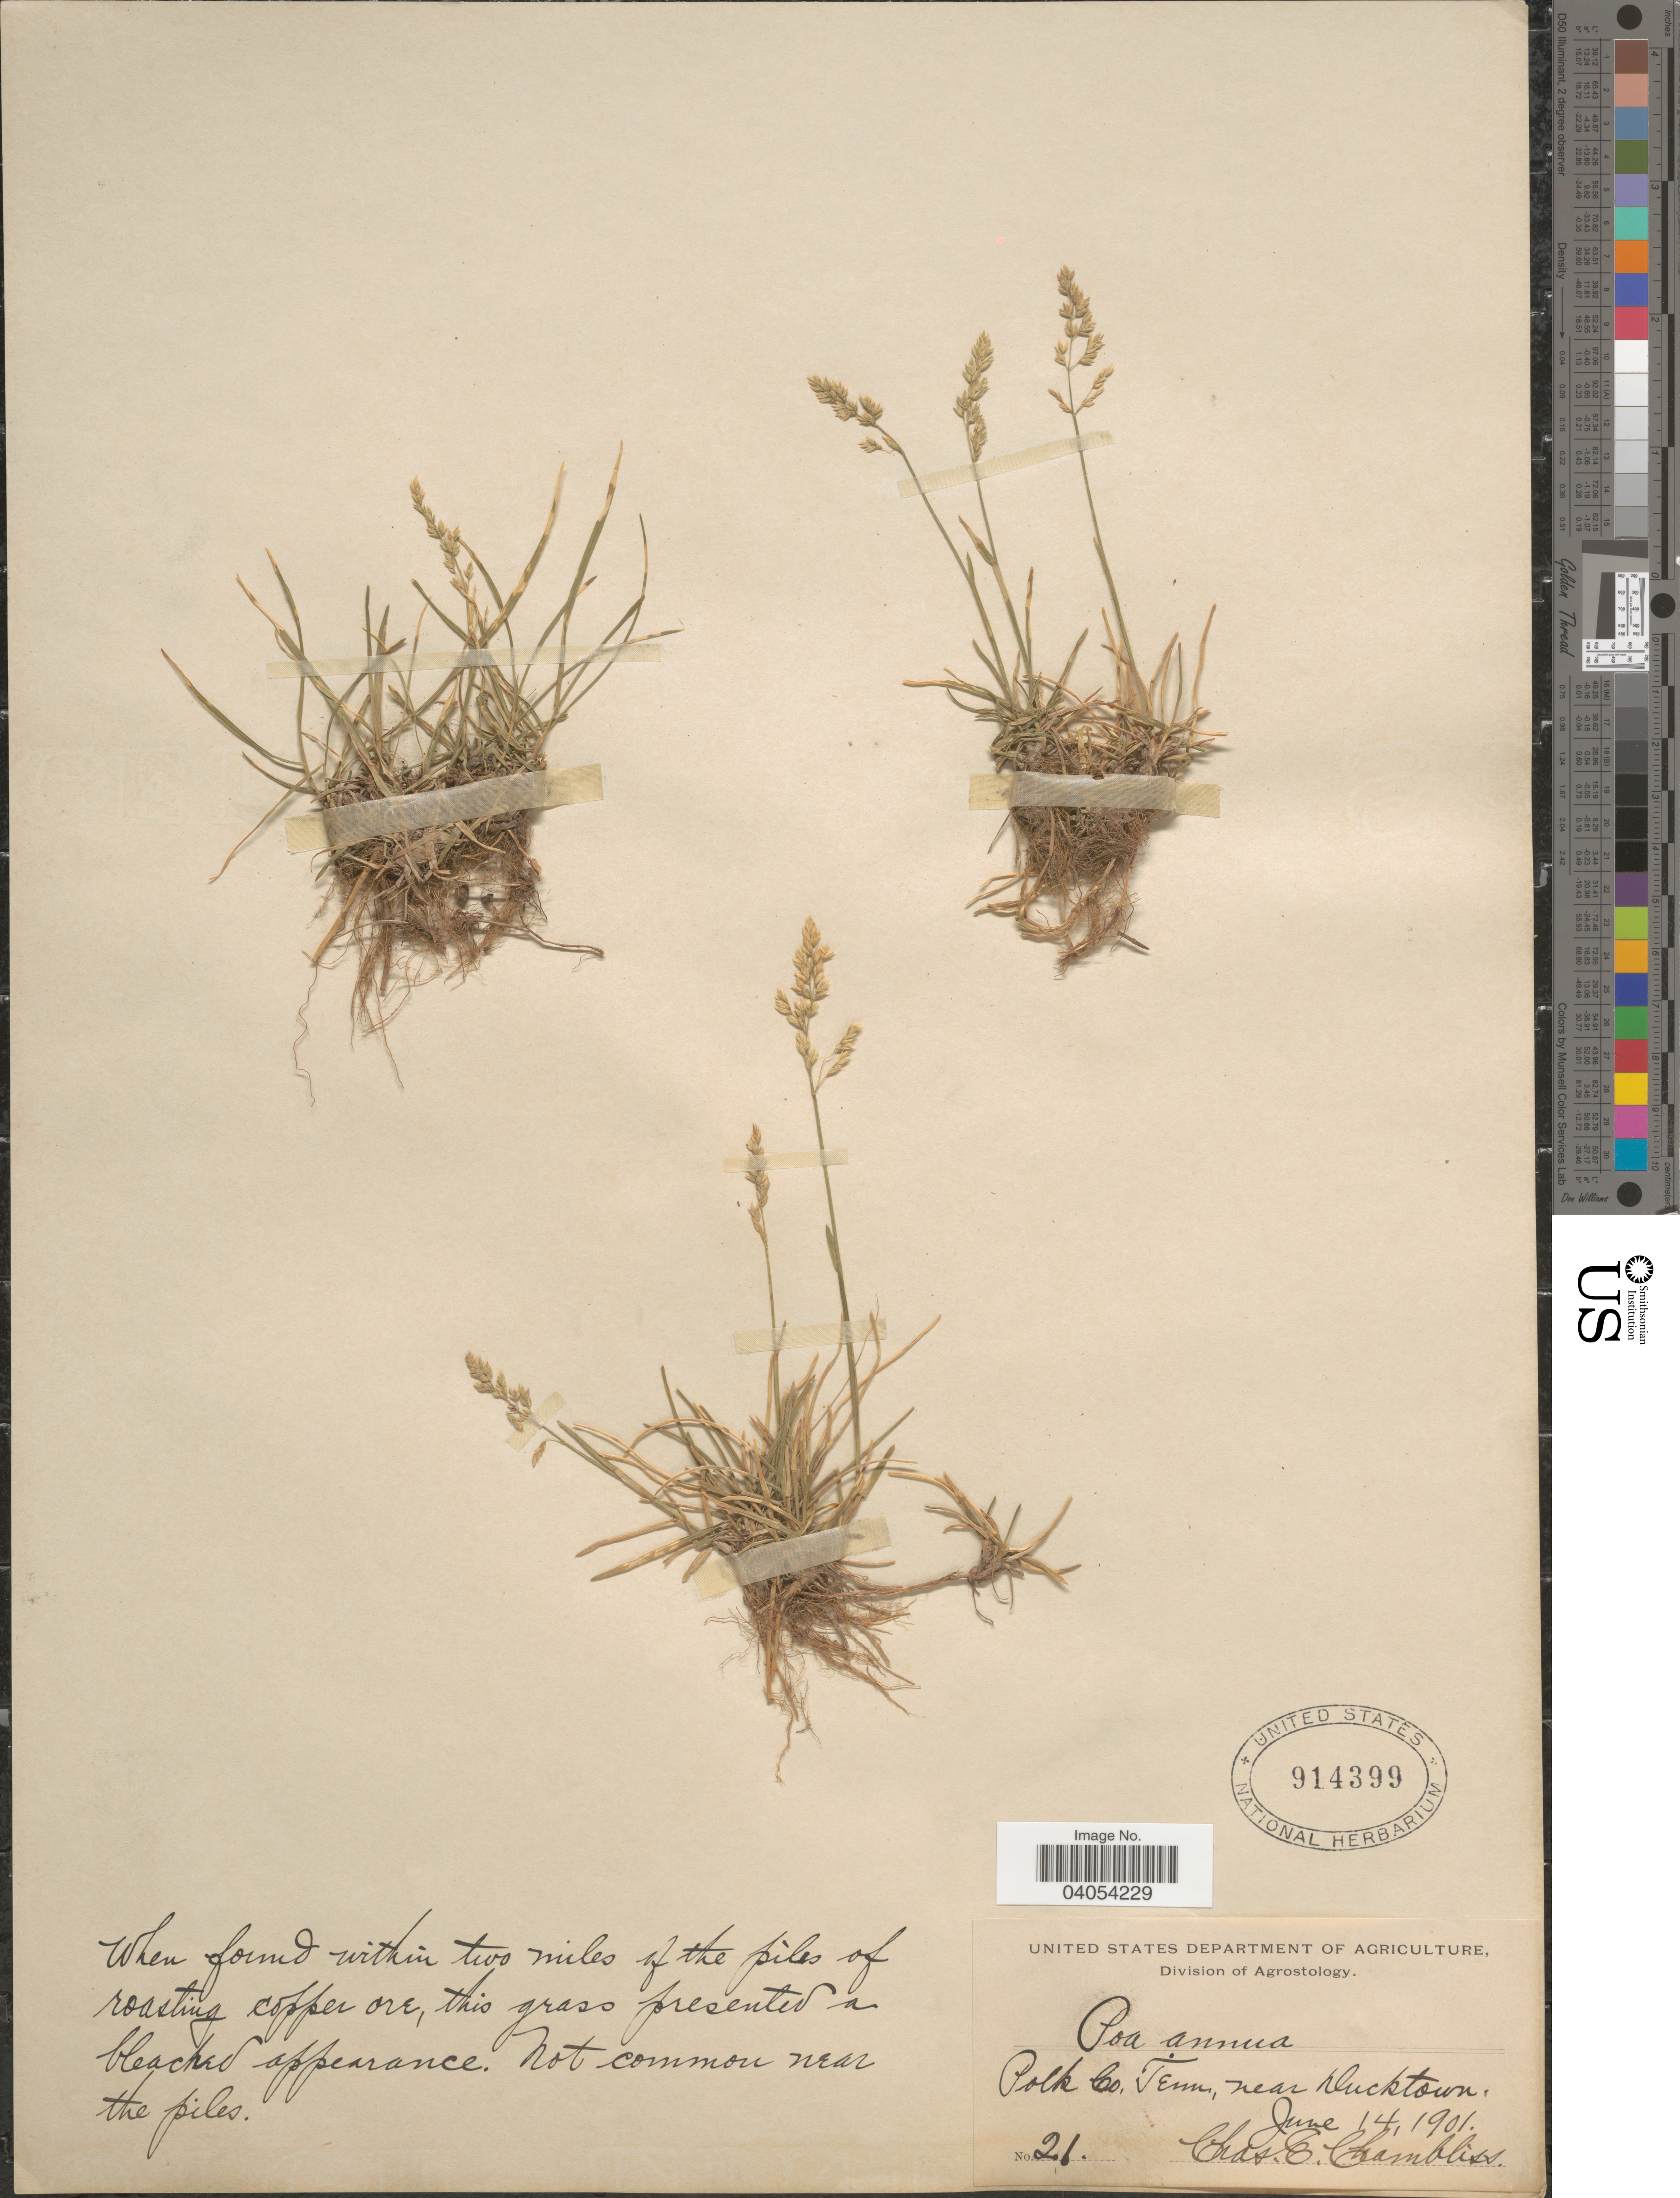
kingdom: Plantae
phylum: Tracheophyta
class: Liliopsida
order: Poales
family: Poaceae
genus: Poa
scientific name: Poa annua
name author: L.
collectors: C. Chambliss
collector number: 21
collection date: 1901-06-14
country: United States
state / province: Tennessee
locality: Polk Co. Tenn, near Ducktown.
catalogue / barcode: US 914399